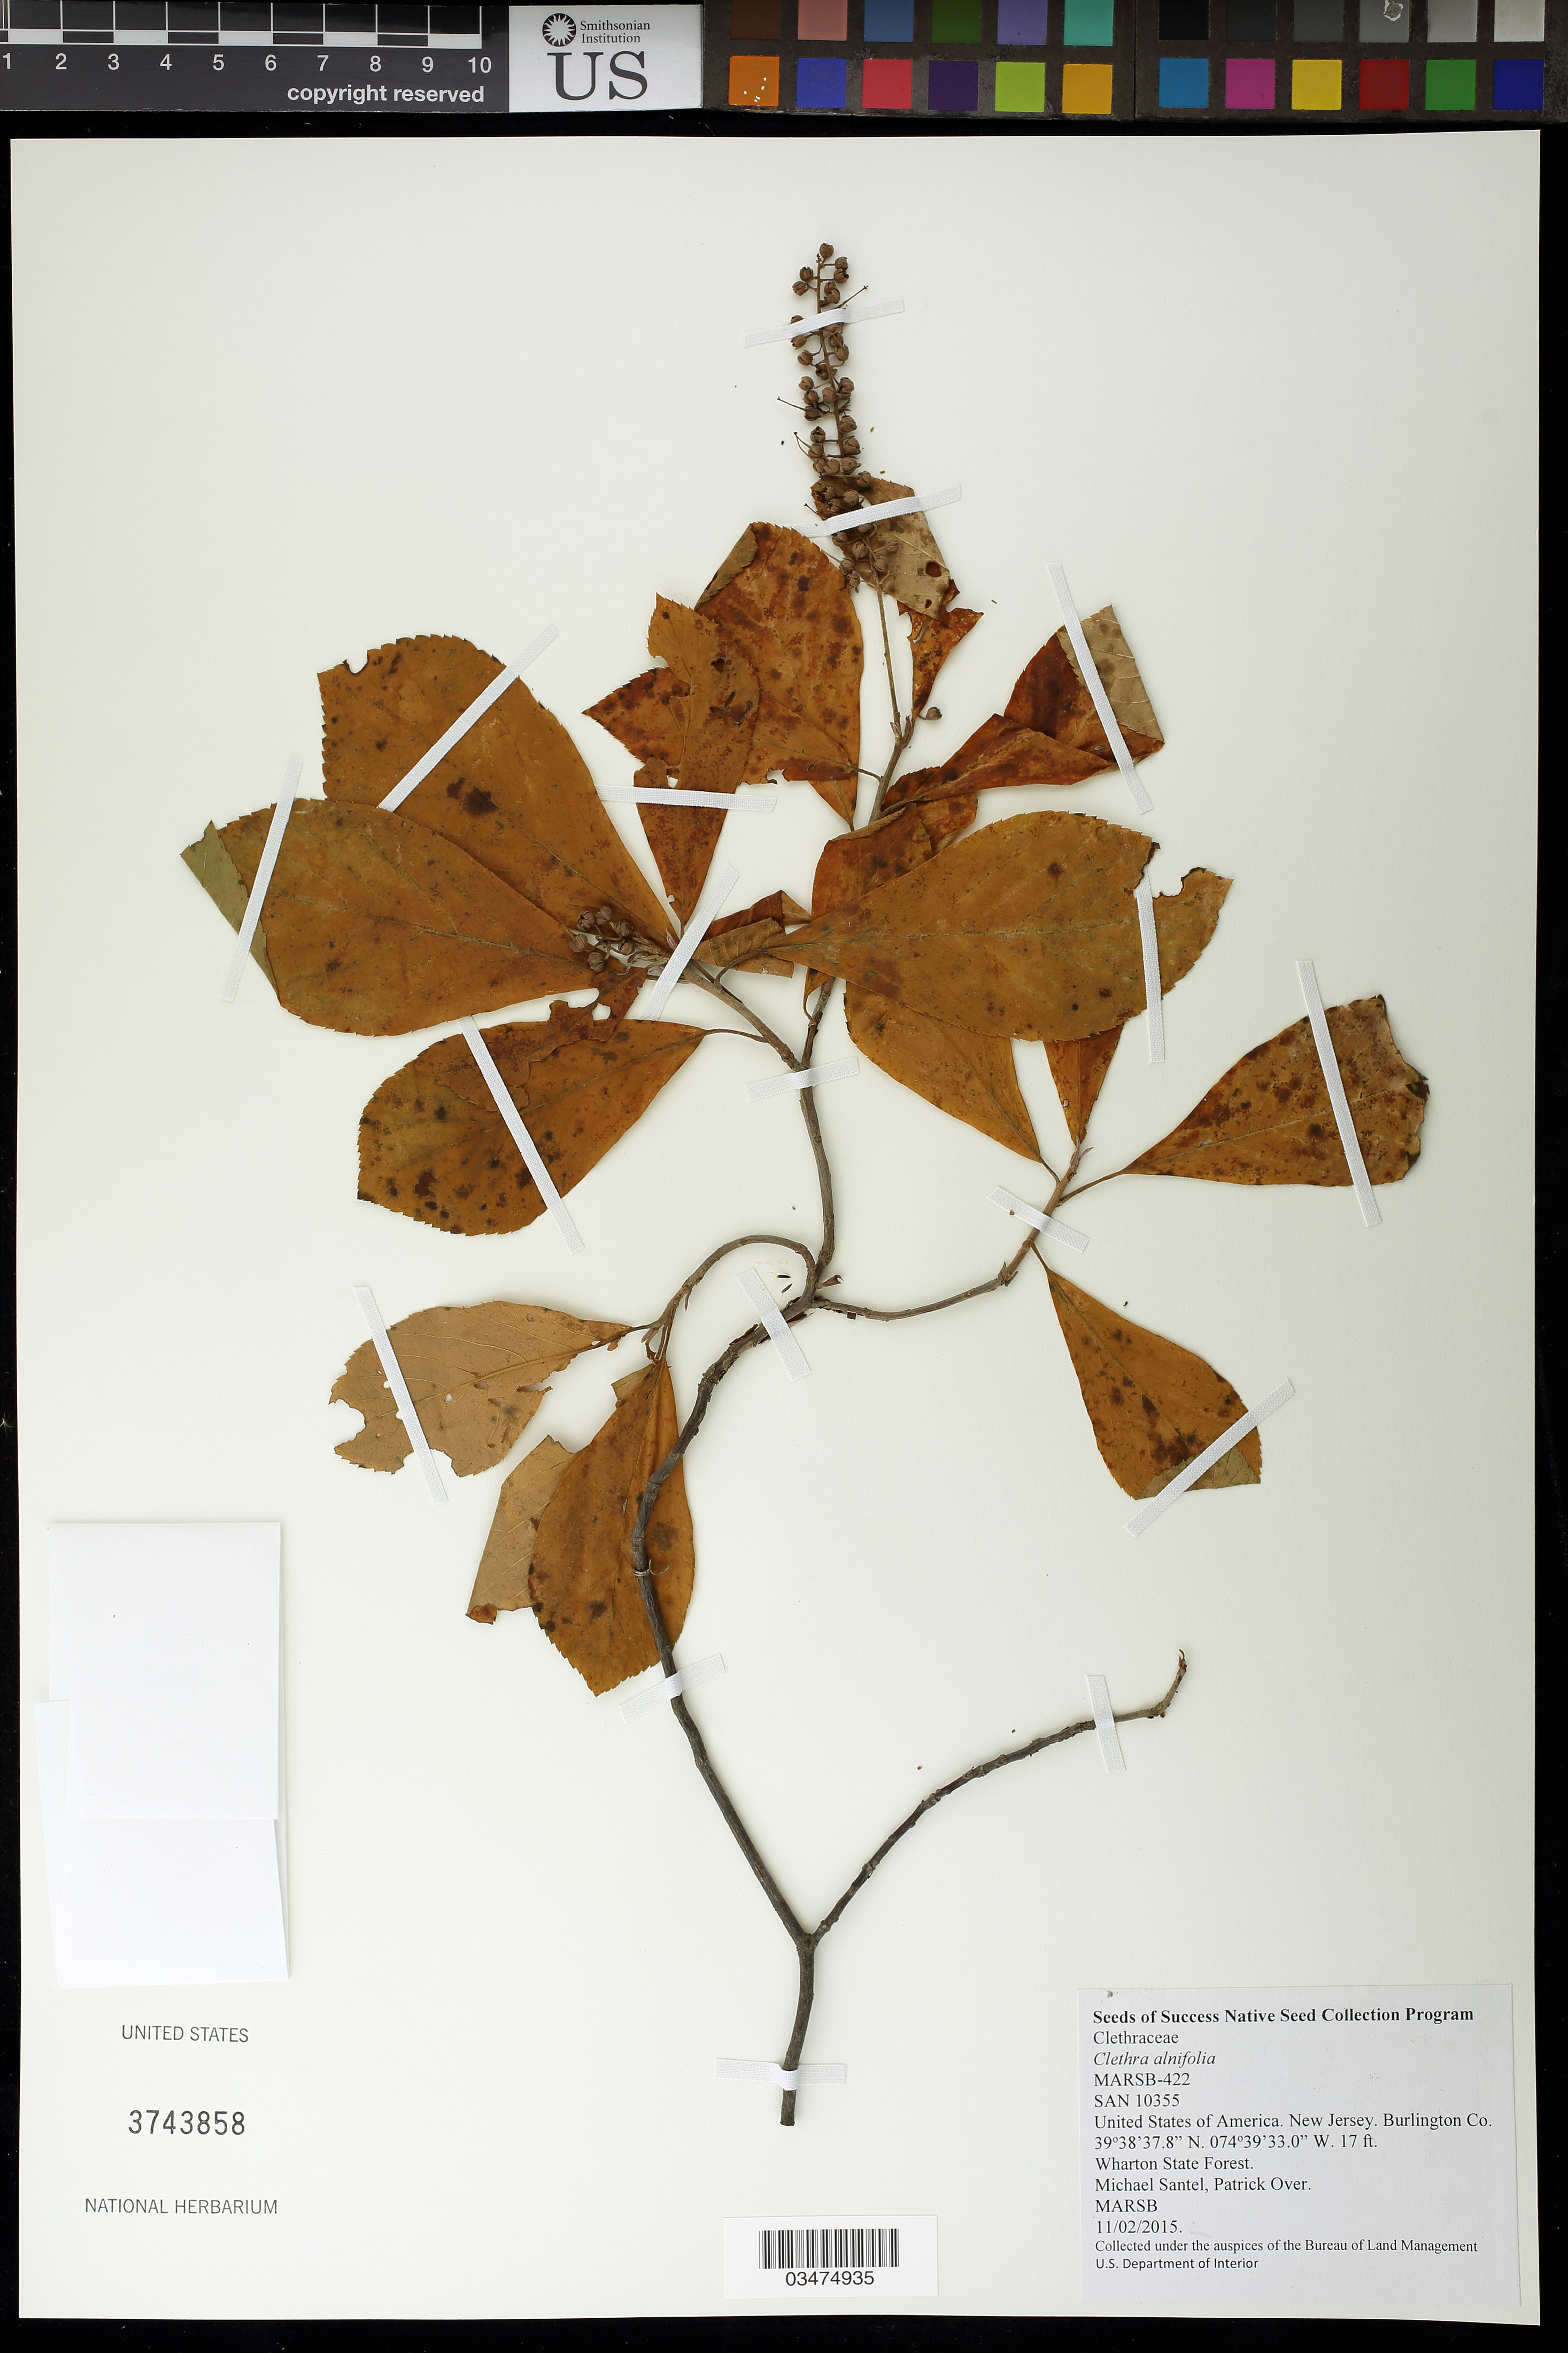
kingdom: Plantae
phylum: Tracheophyta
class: Magnoliopsida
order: Ericales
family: Clethraceae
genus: Clethra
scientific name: Clethra alnifolia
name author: L.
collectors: M. Santel & P. Over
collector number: MARSB-422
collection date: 2015-11-02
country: United States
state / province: New Jersey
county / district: Burlington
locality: Wharton State Forest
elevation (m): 5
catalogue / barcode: US 3743858